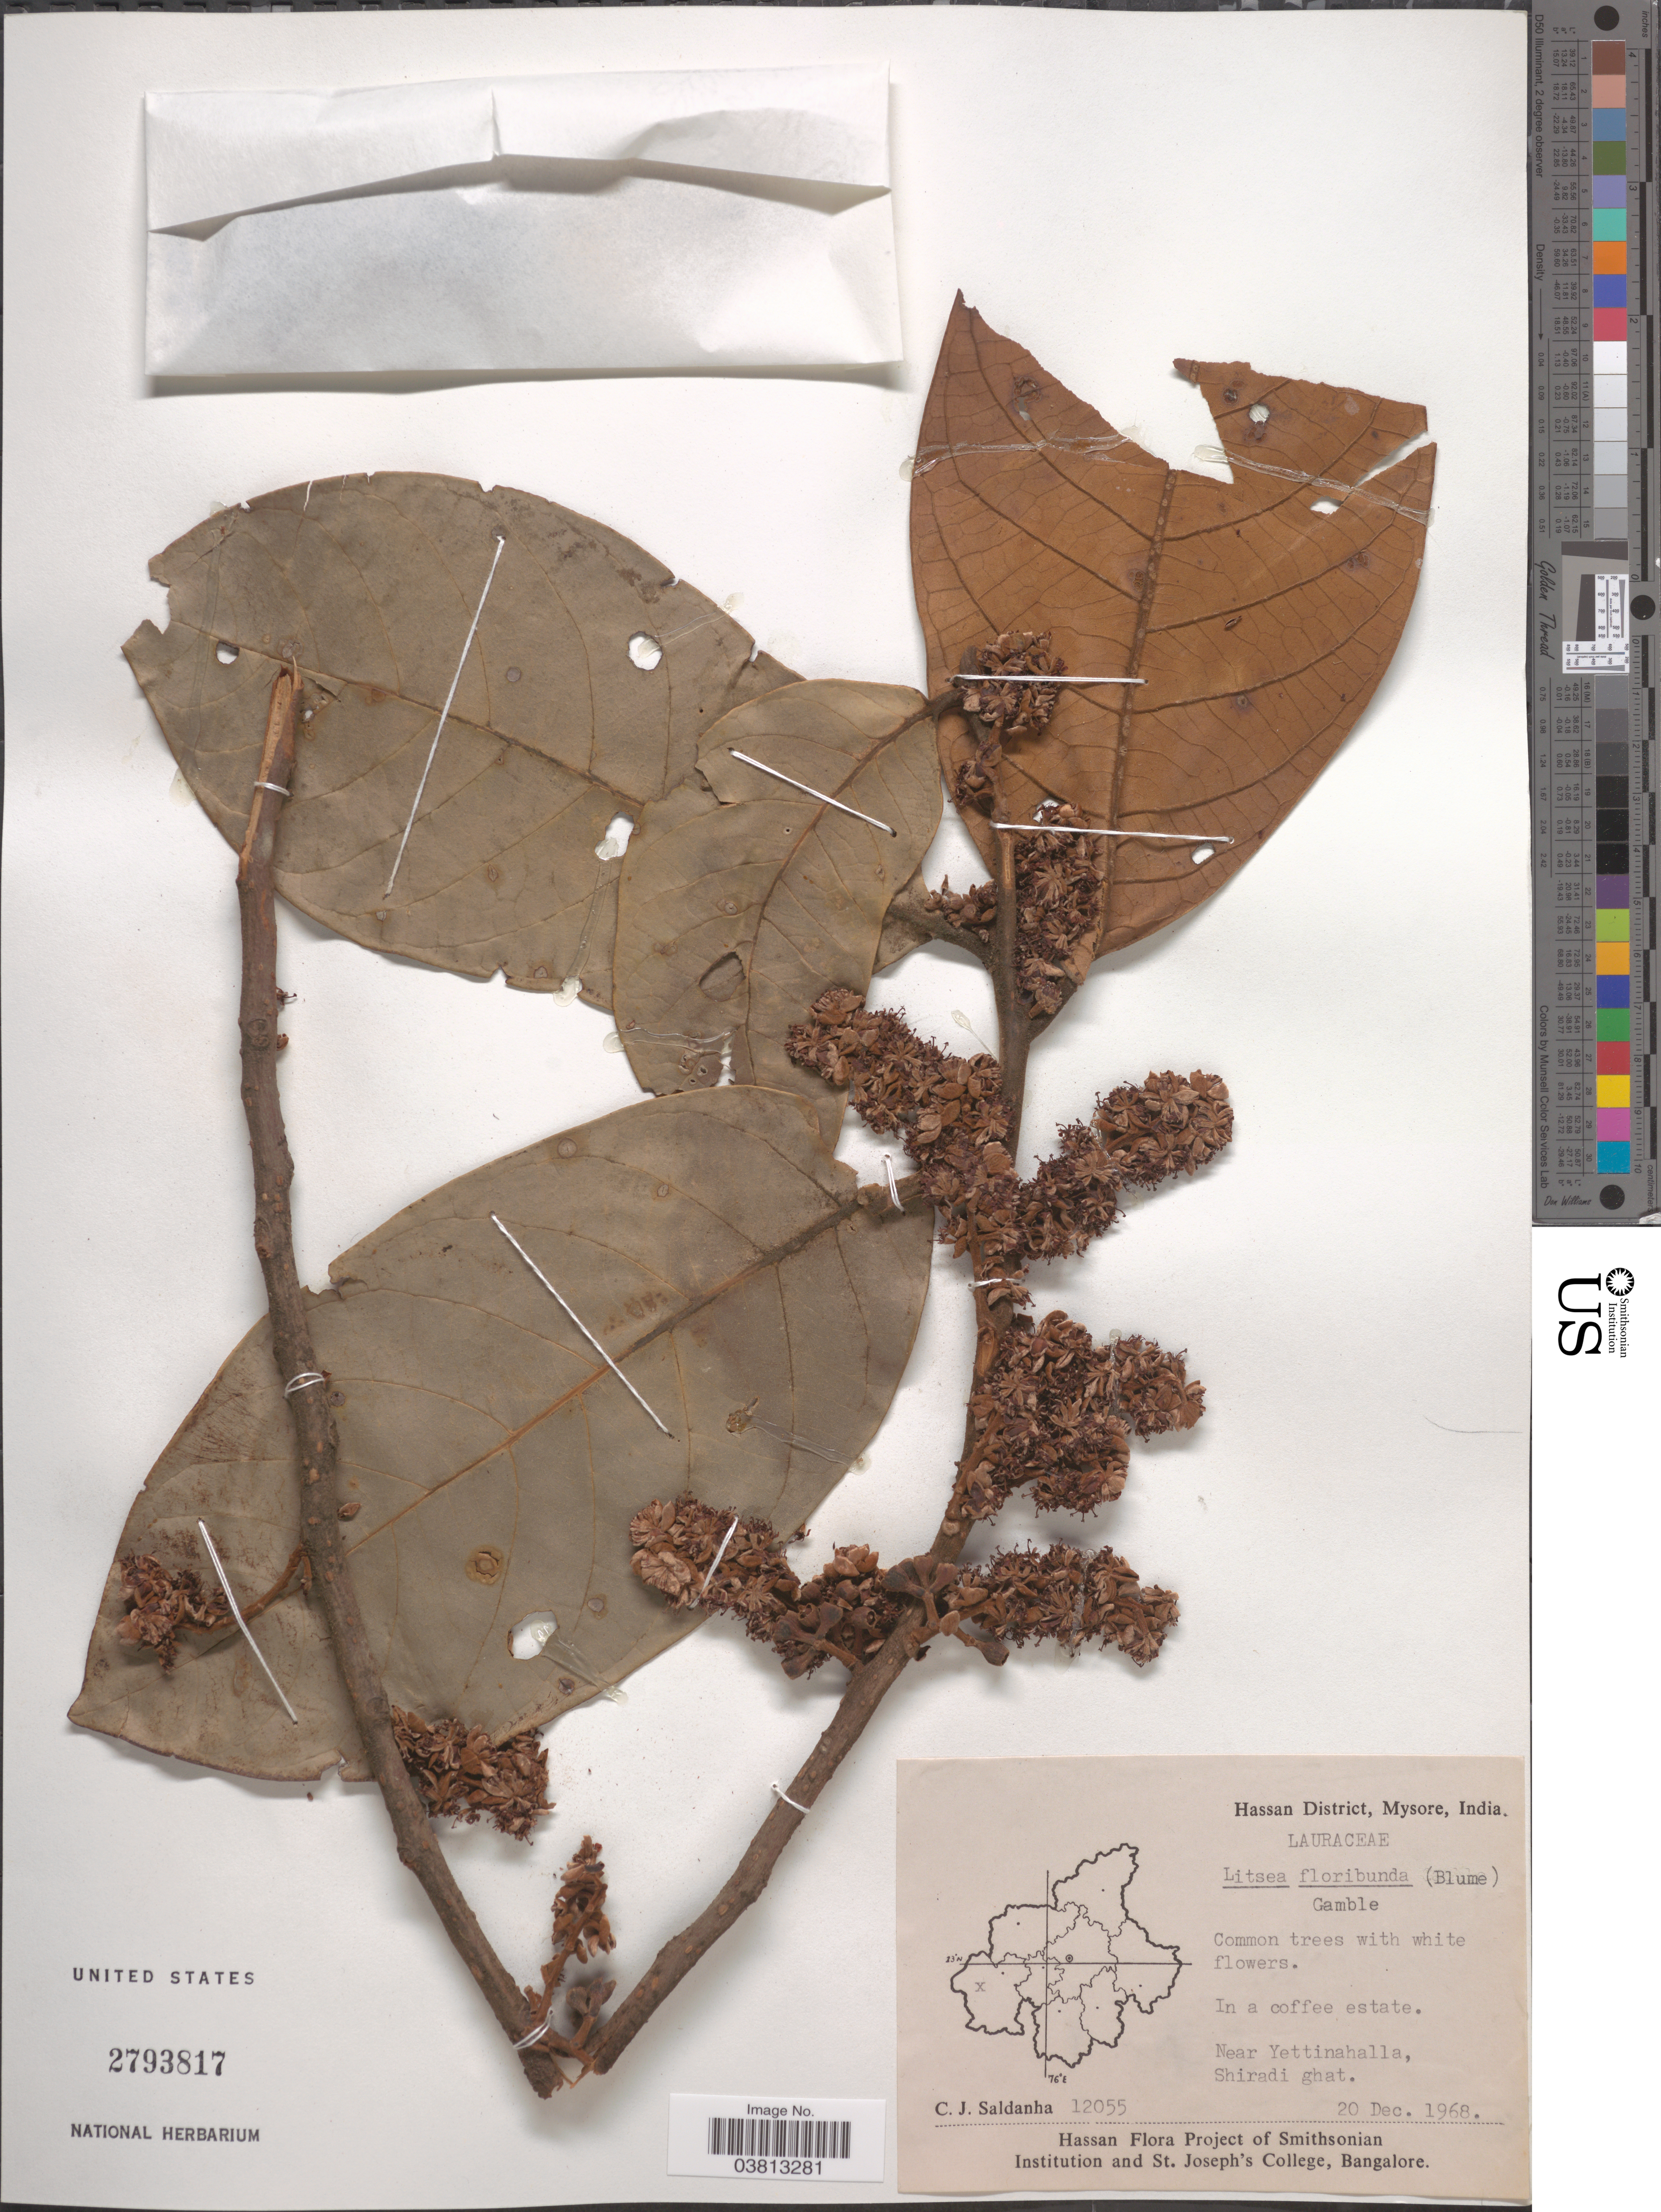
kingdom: Plantae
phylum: Tracheophyta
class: Magnoliopsida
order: Laurales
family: Lauraceae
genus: Litsea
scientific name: Litsea floribunda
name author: Gamble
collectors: C. J. Saldanha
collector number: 12055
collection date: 1968-12-20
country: India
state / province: Karnataka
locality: Hassan District, Mysore. Near Yettinahalla, Shiradi ghat.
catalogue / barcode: US 2793817